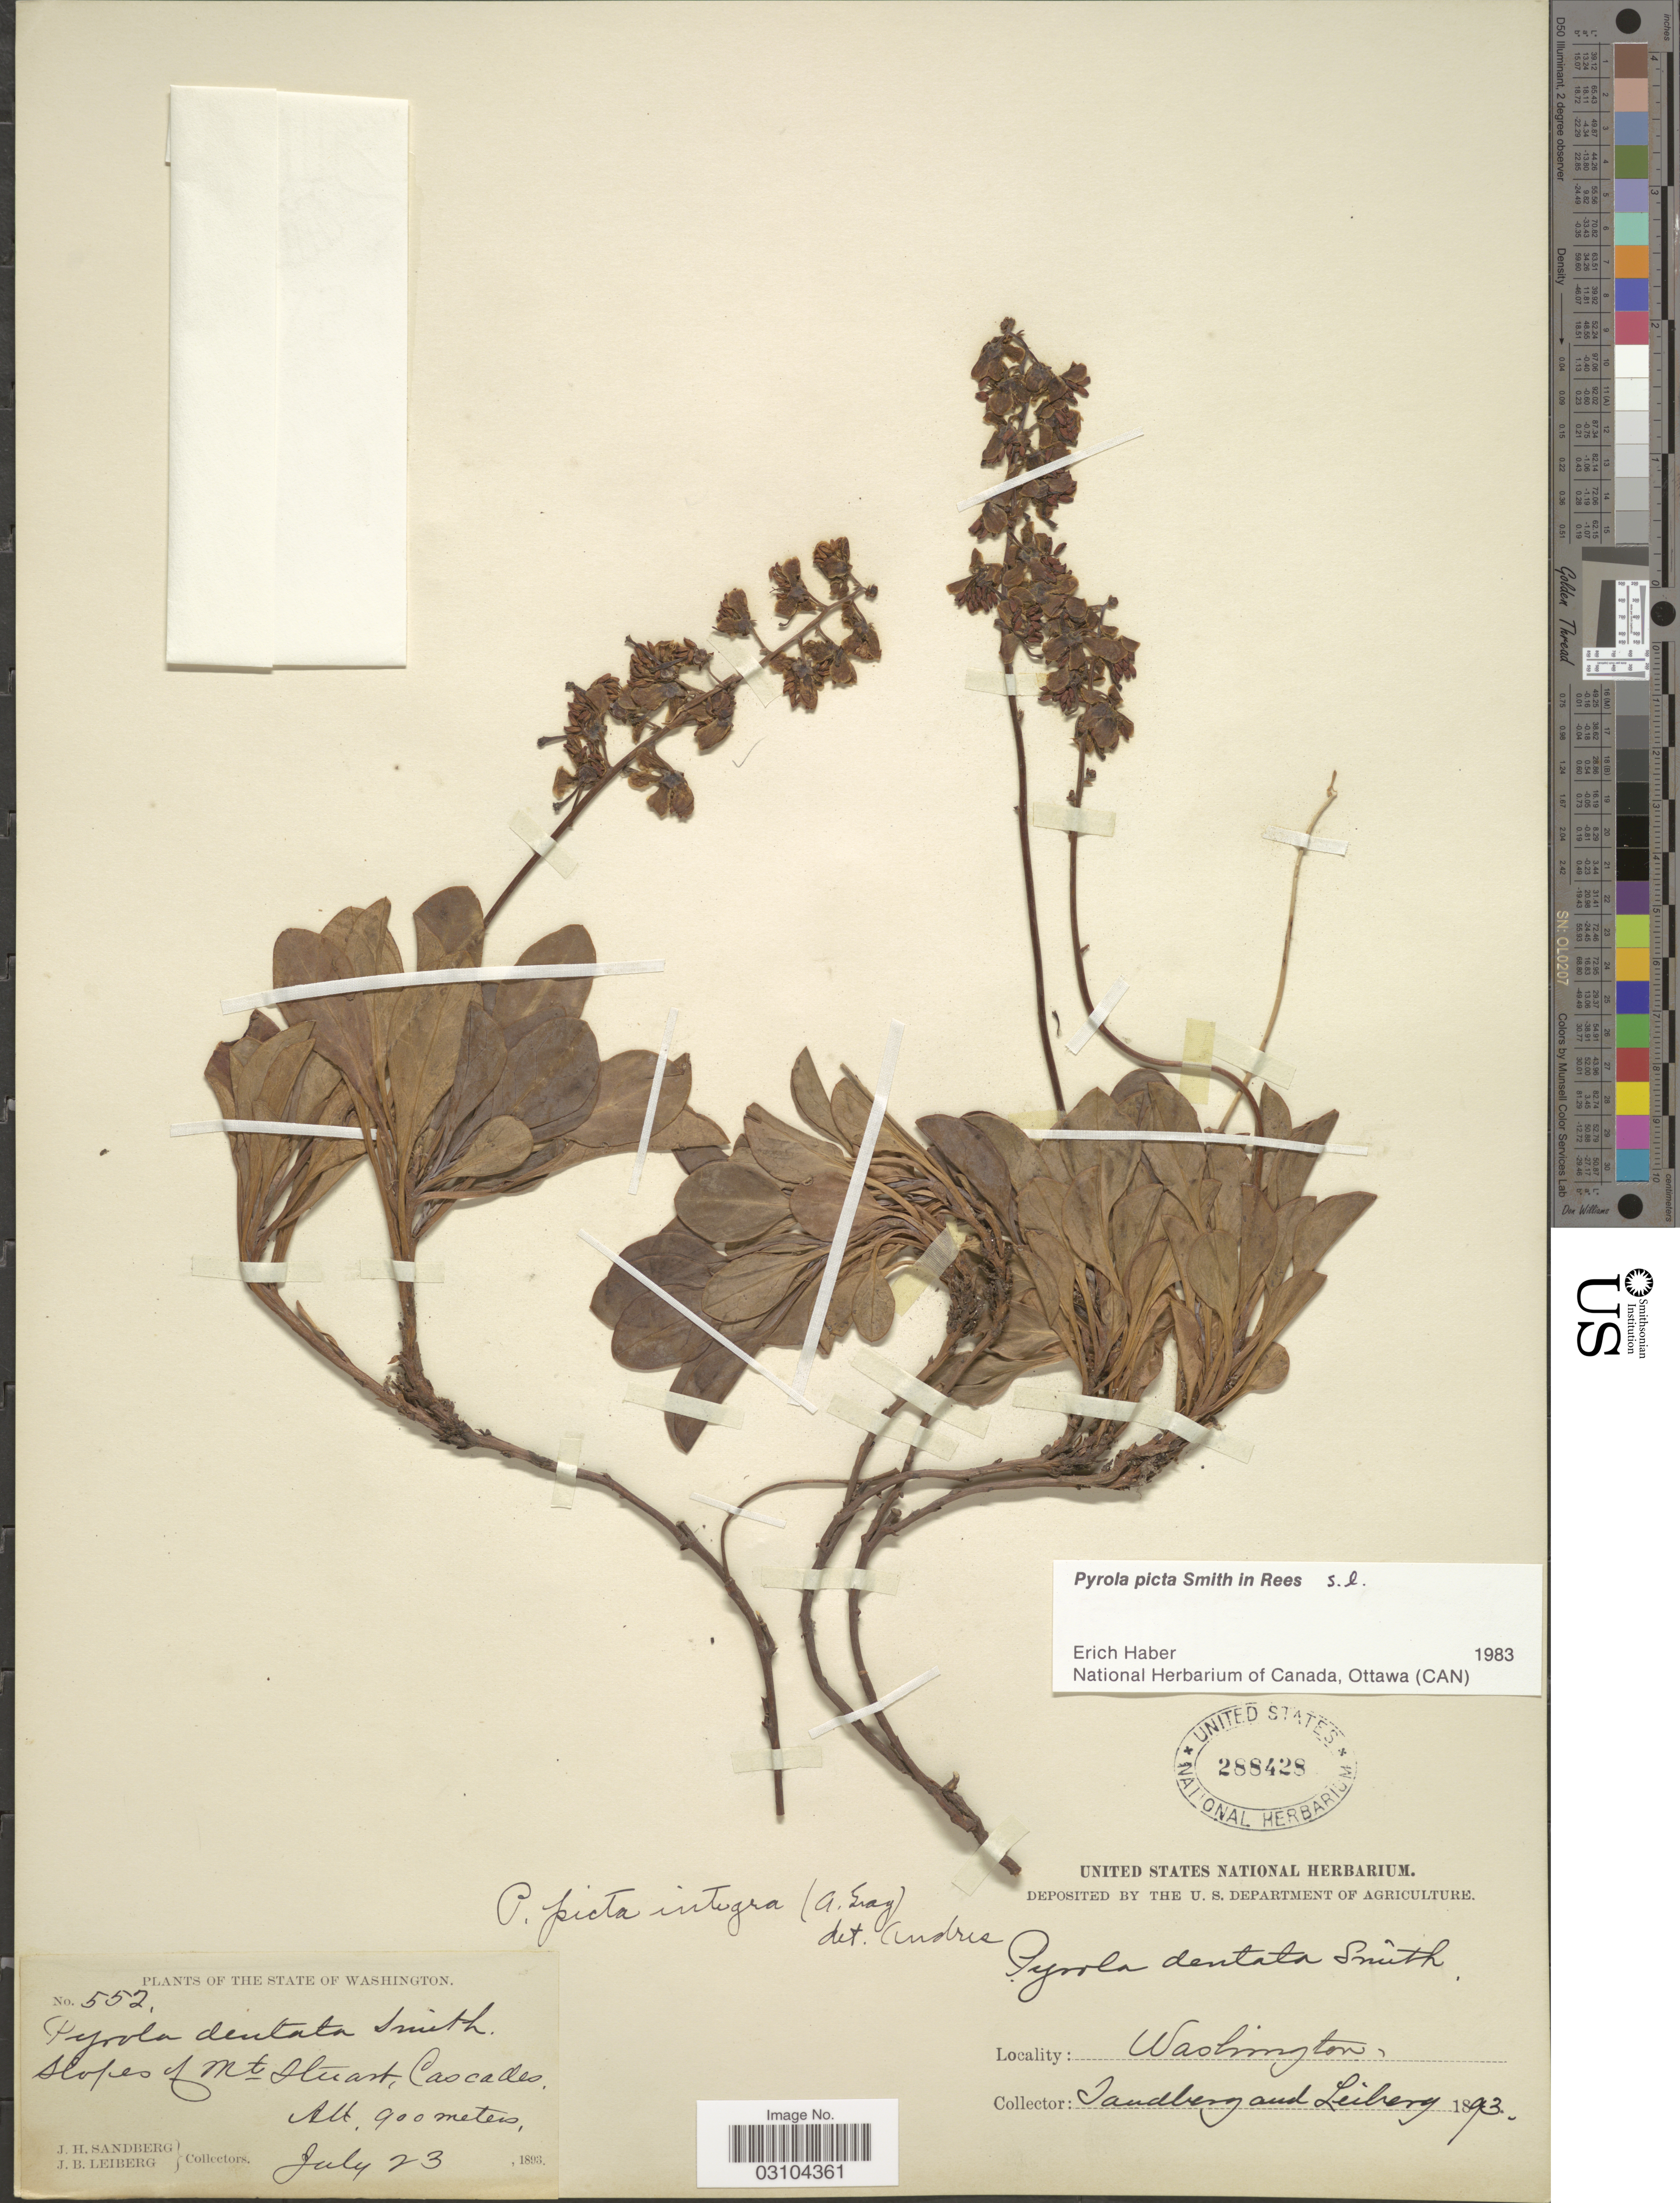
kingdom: Plantae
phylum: Tracheophyta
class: Magnoliopsida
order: Ericales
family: Ericaceae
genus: Pyrola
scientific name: Pyrola picta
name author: Sm. in Rees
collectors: J. H. Sandberg & J. B. Leiberg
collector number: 552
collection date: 1893-07-23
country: United States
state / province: Washington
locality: Slopes of Mt. Stuart, Cascades.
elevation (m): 900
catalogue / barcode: US 288428